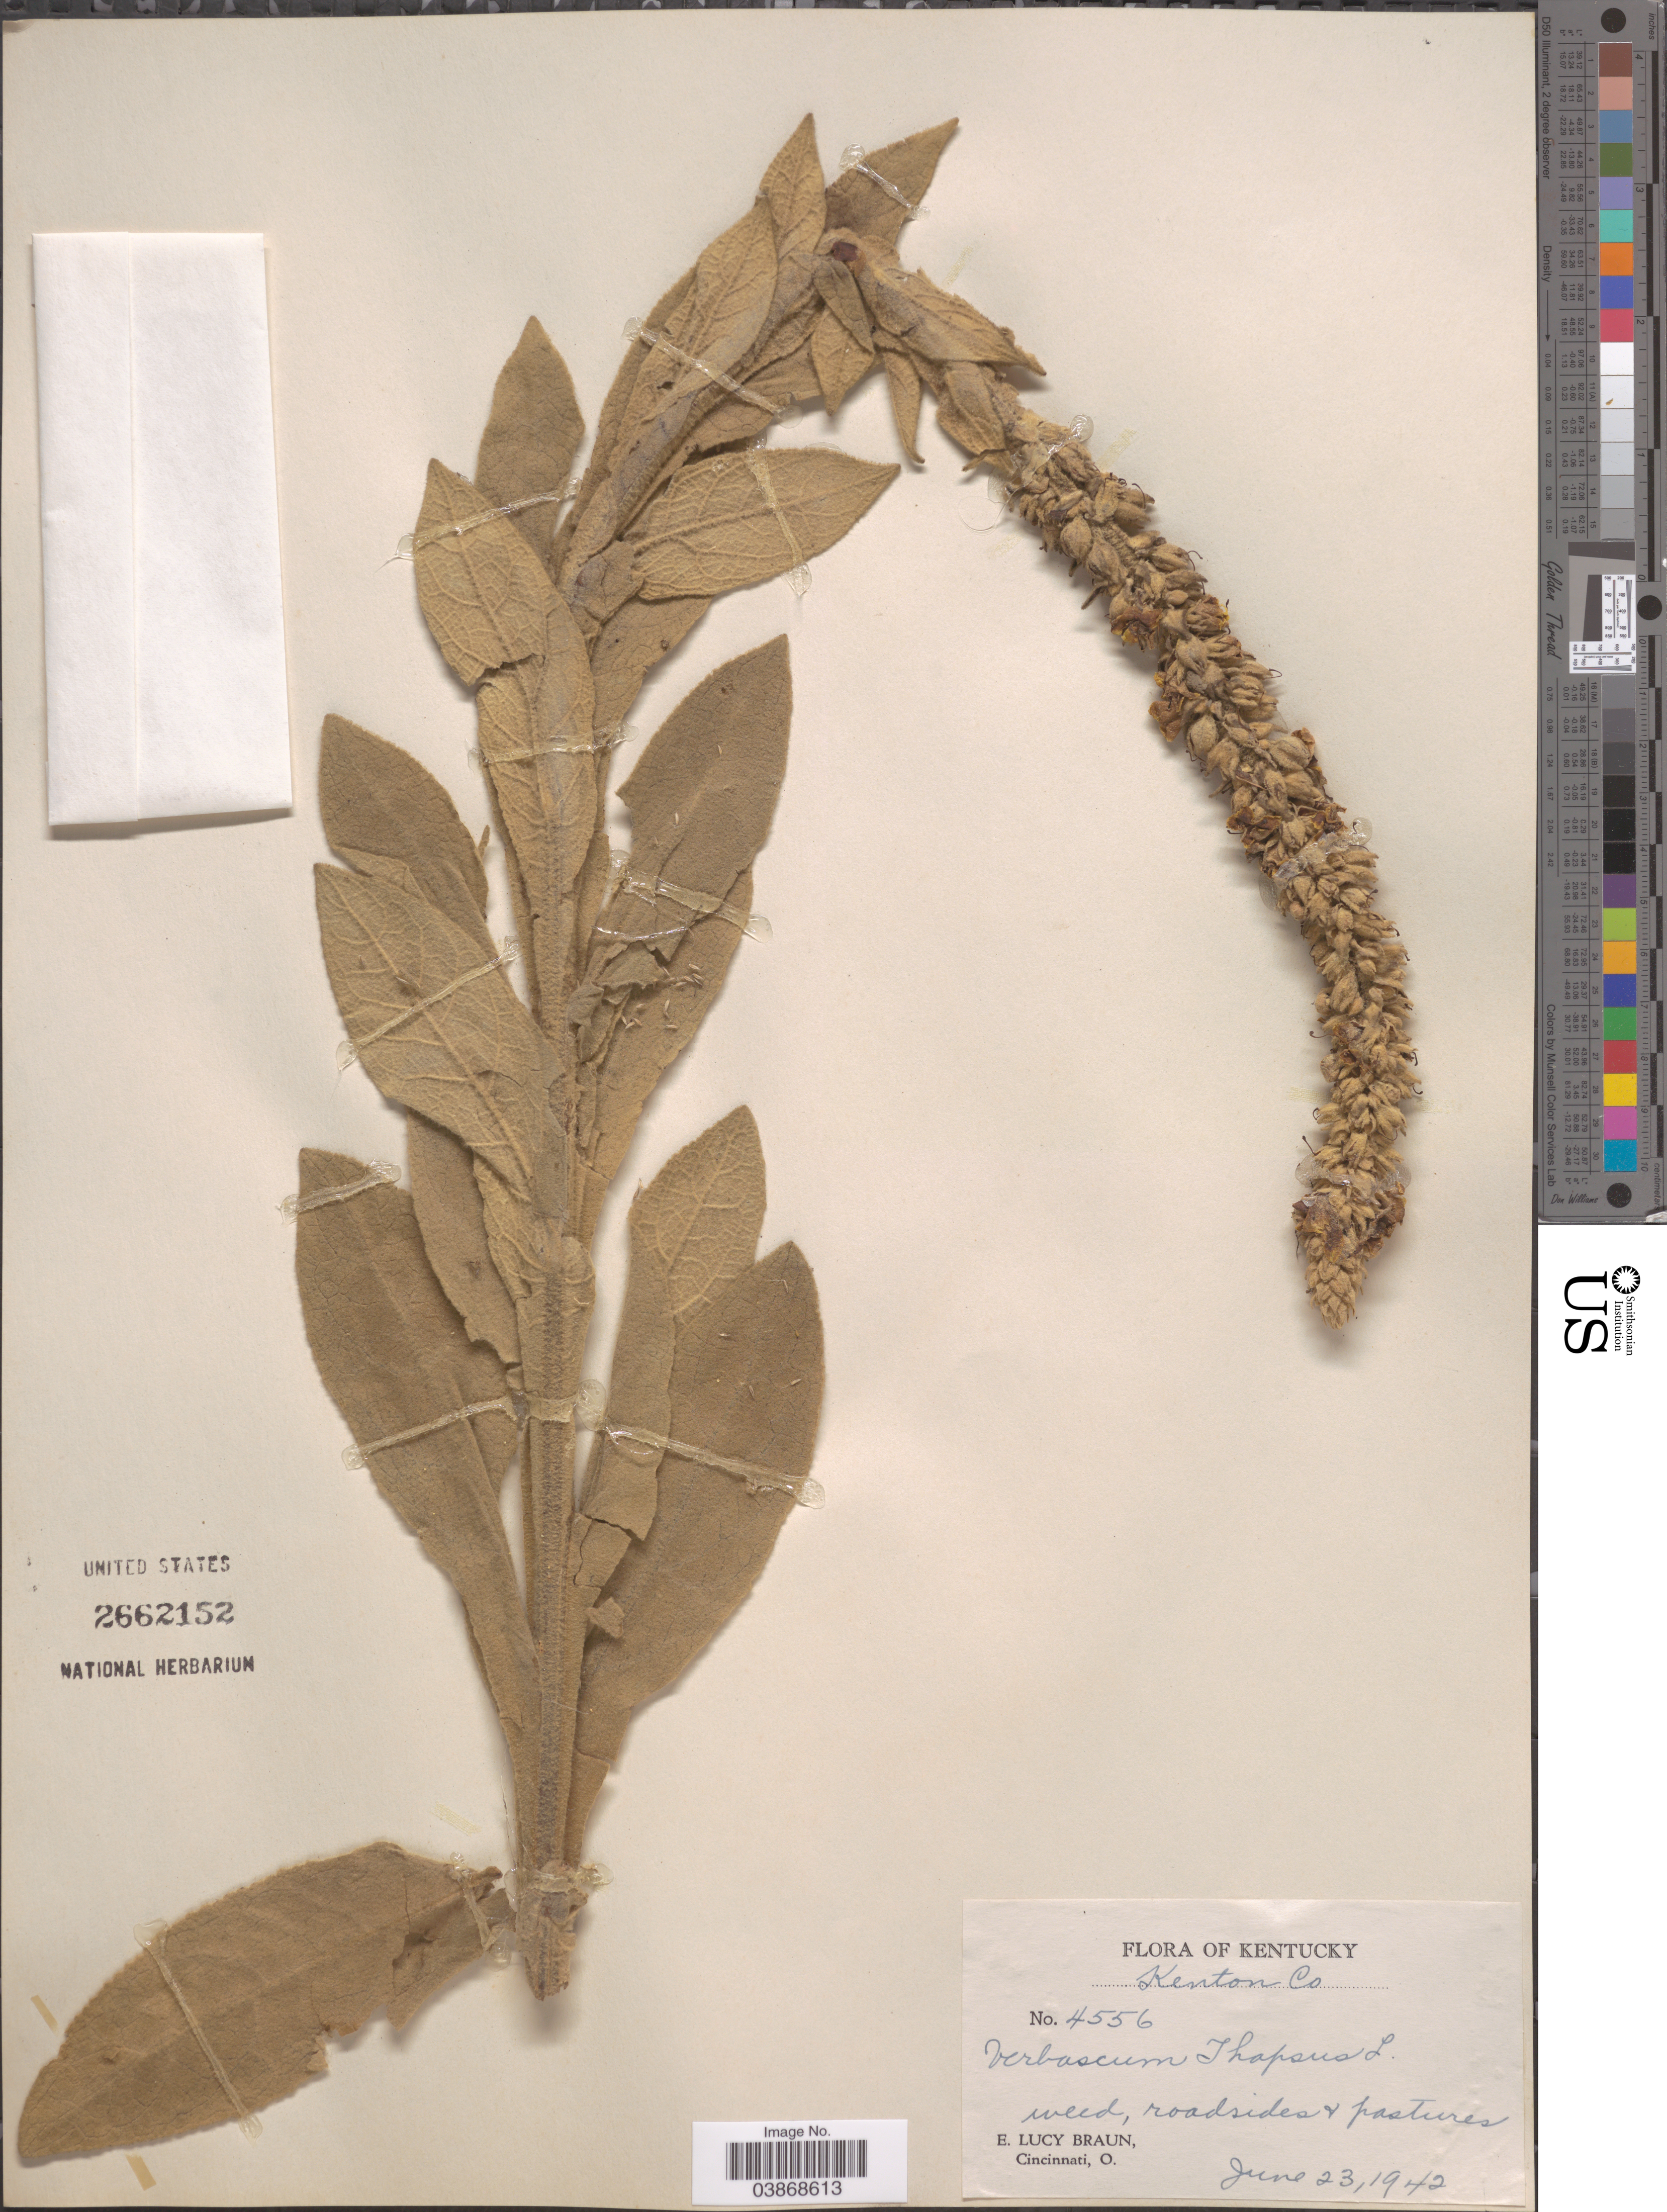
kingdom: Plantae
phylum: Tracheophyta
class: Magnoliopsida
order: Lamiales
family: Scrophulariaceae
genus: Verbascum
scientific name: Verbascum thapsus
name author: L.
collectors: E. L. Braun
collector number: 4556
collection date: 1942-06-23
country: United States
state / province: Kentucky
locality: Kenton Co.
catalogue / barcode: US 2662152